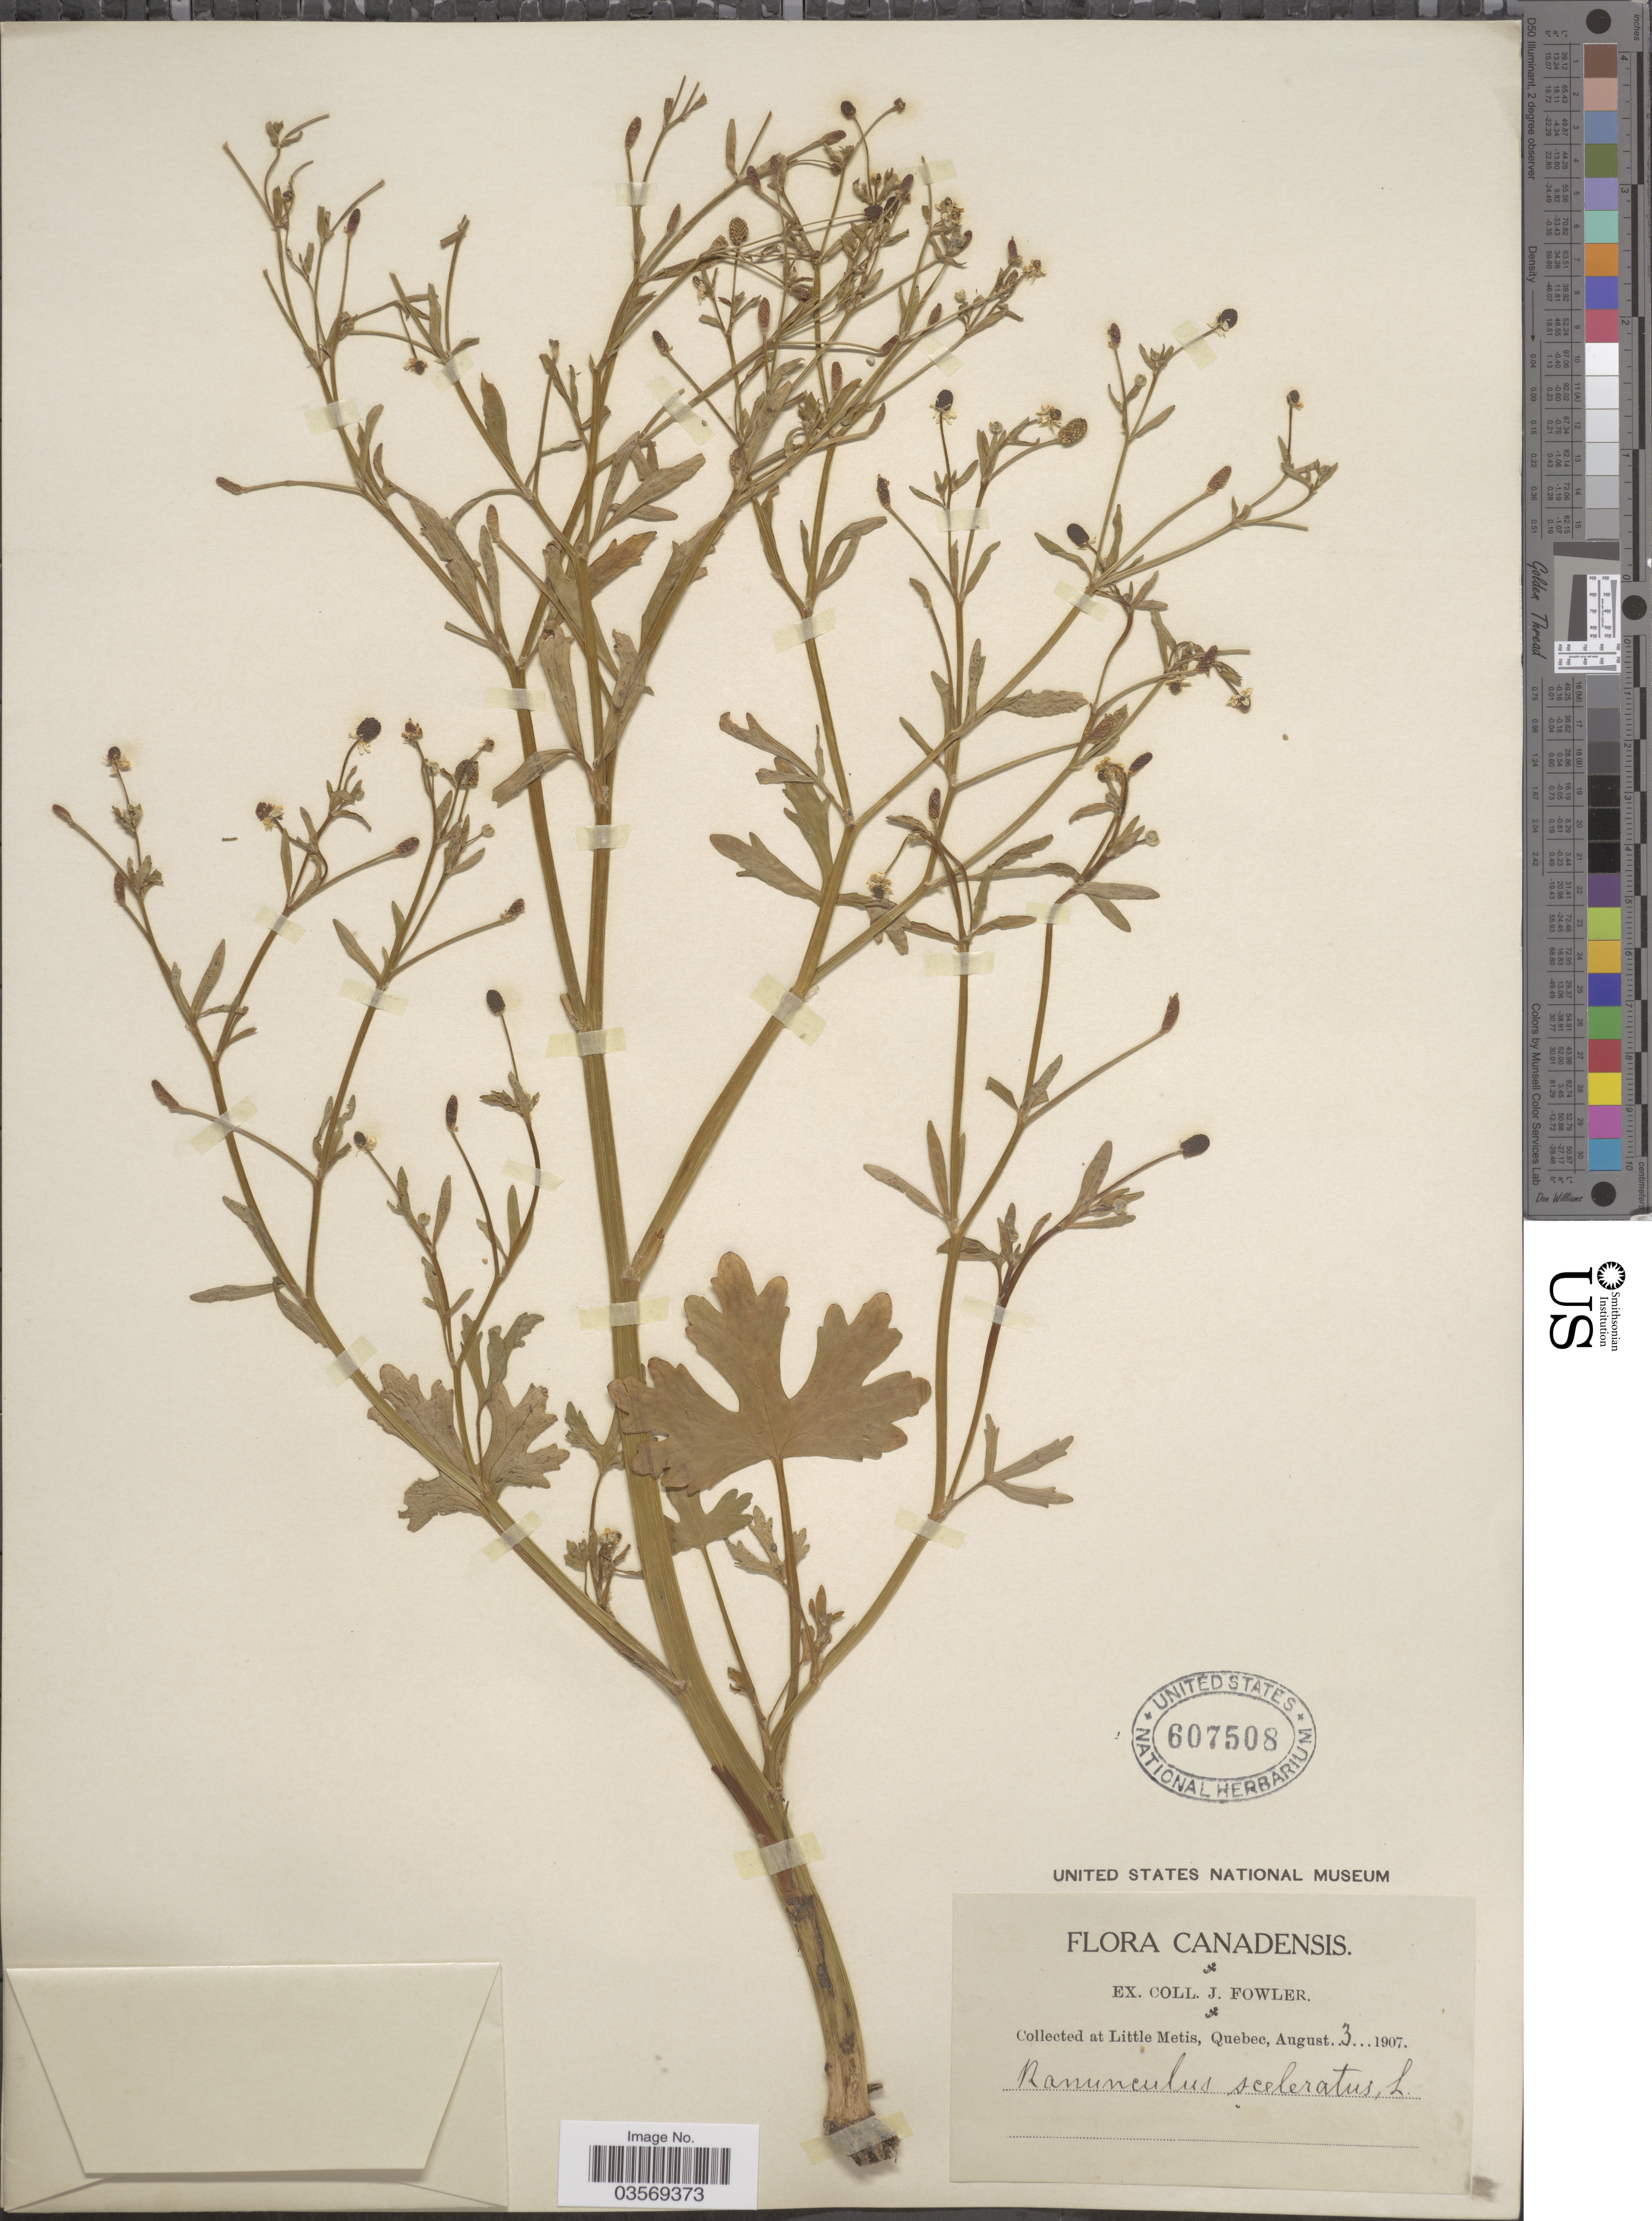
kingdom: Plantae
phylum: Tracheophyta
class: Magnoliopsida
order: Ranunculales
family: Ranunculaceae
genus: Ranunculus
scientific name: Ranunculus sceleratus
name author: L.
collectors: J. Fowler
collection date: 1907-08-03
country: Canada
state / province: Quebec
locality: Canadesis. Little Metis.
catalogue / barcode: US 607508